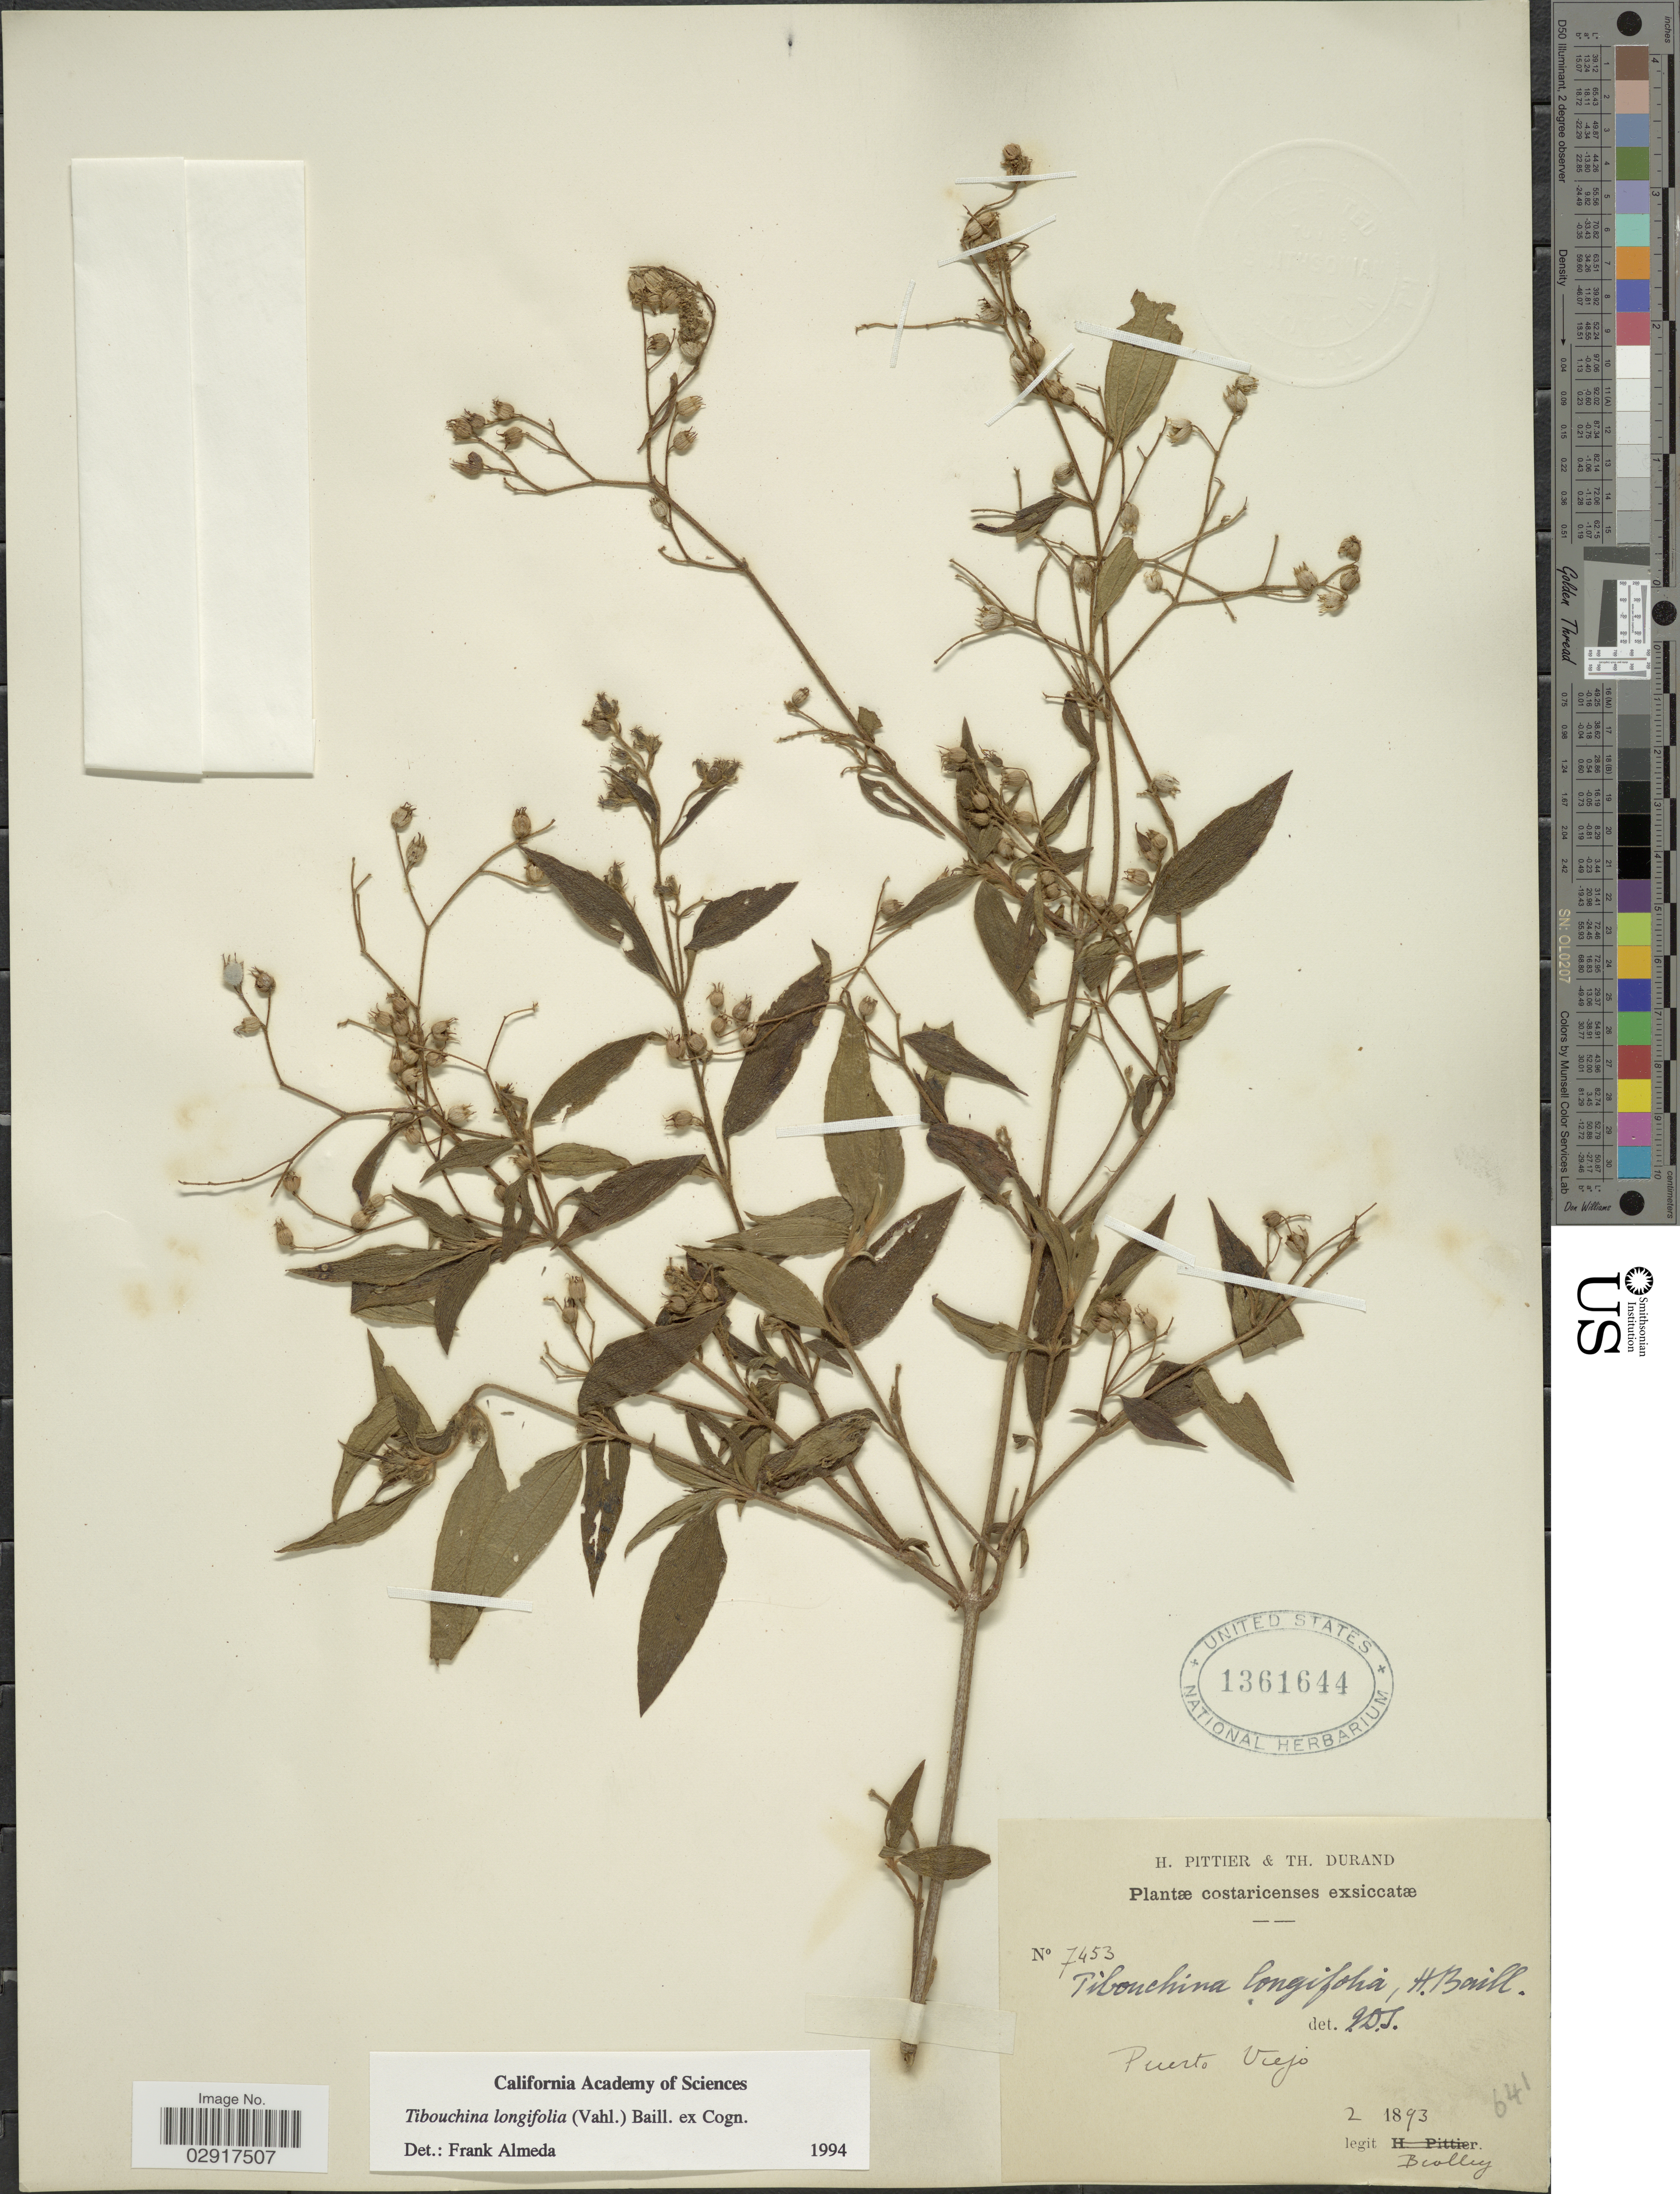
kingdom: Plantae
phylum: Tracheophyta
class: Magnoliopsida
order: Myrtales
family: Melastomataceae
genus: Chaetogastra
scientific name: Chaetogastra longifolia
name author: (Vahl) DC.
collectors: Biolley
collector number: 7453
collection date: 1893-02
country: Costa Rica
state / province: Heredia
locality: Puerto Viejo.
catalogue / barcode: US 1361644